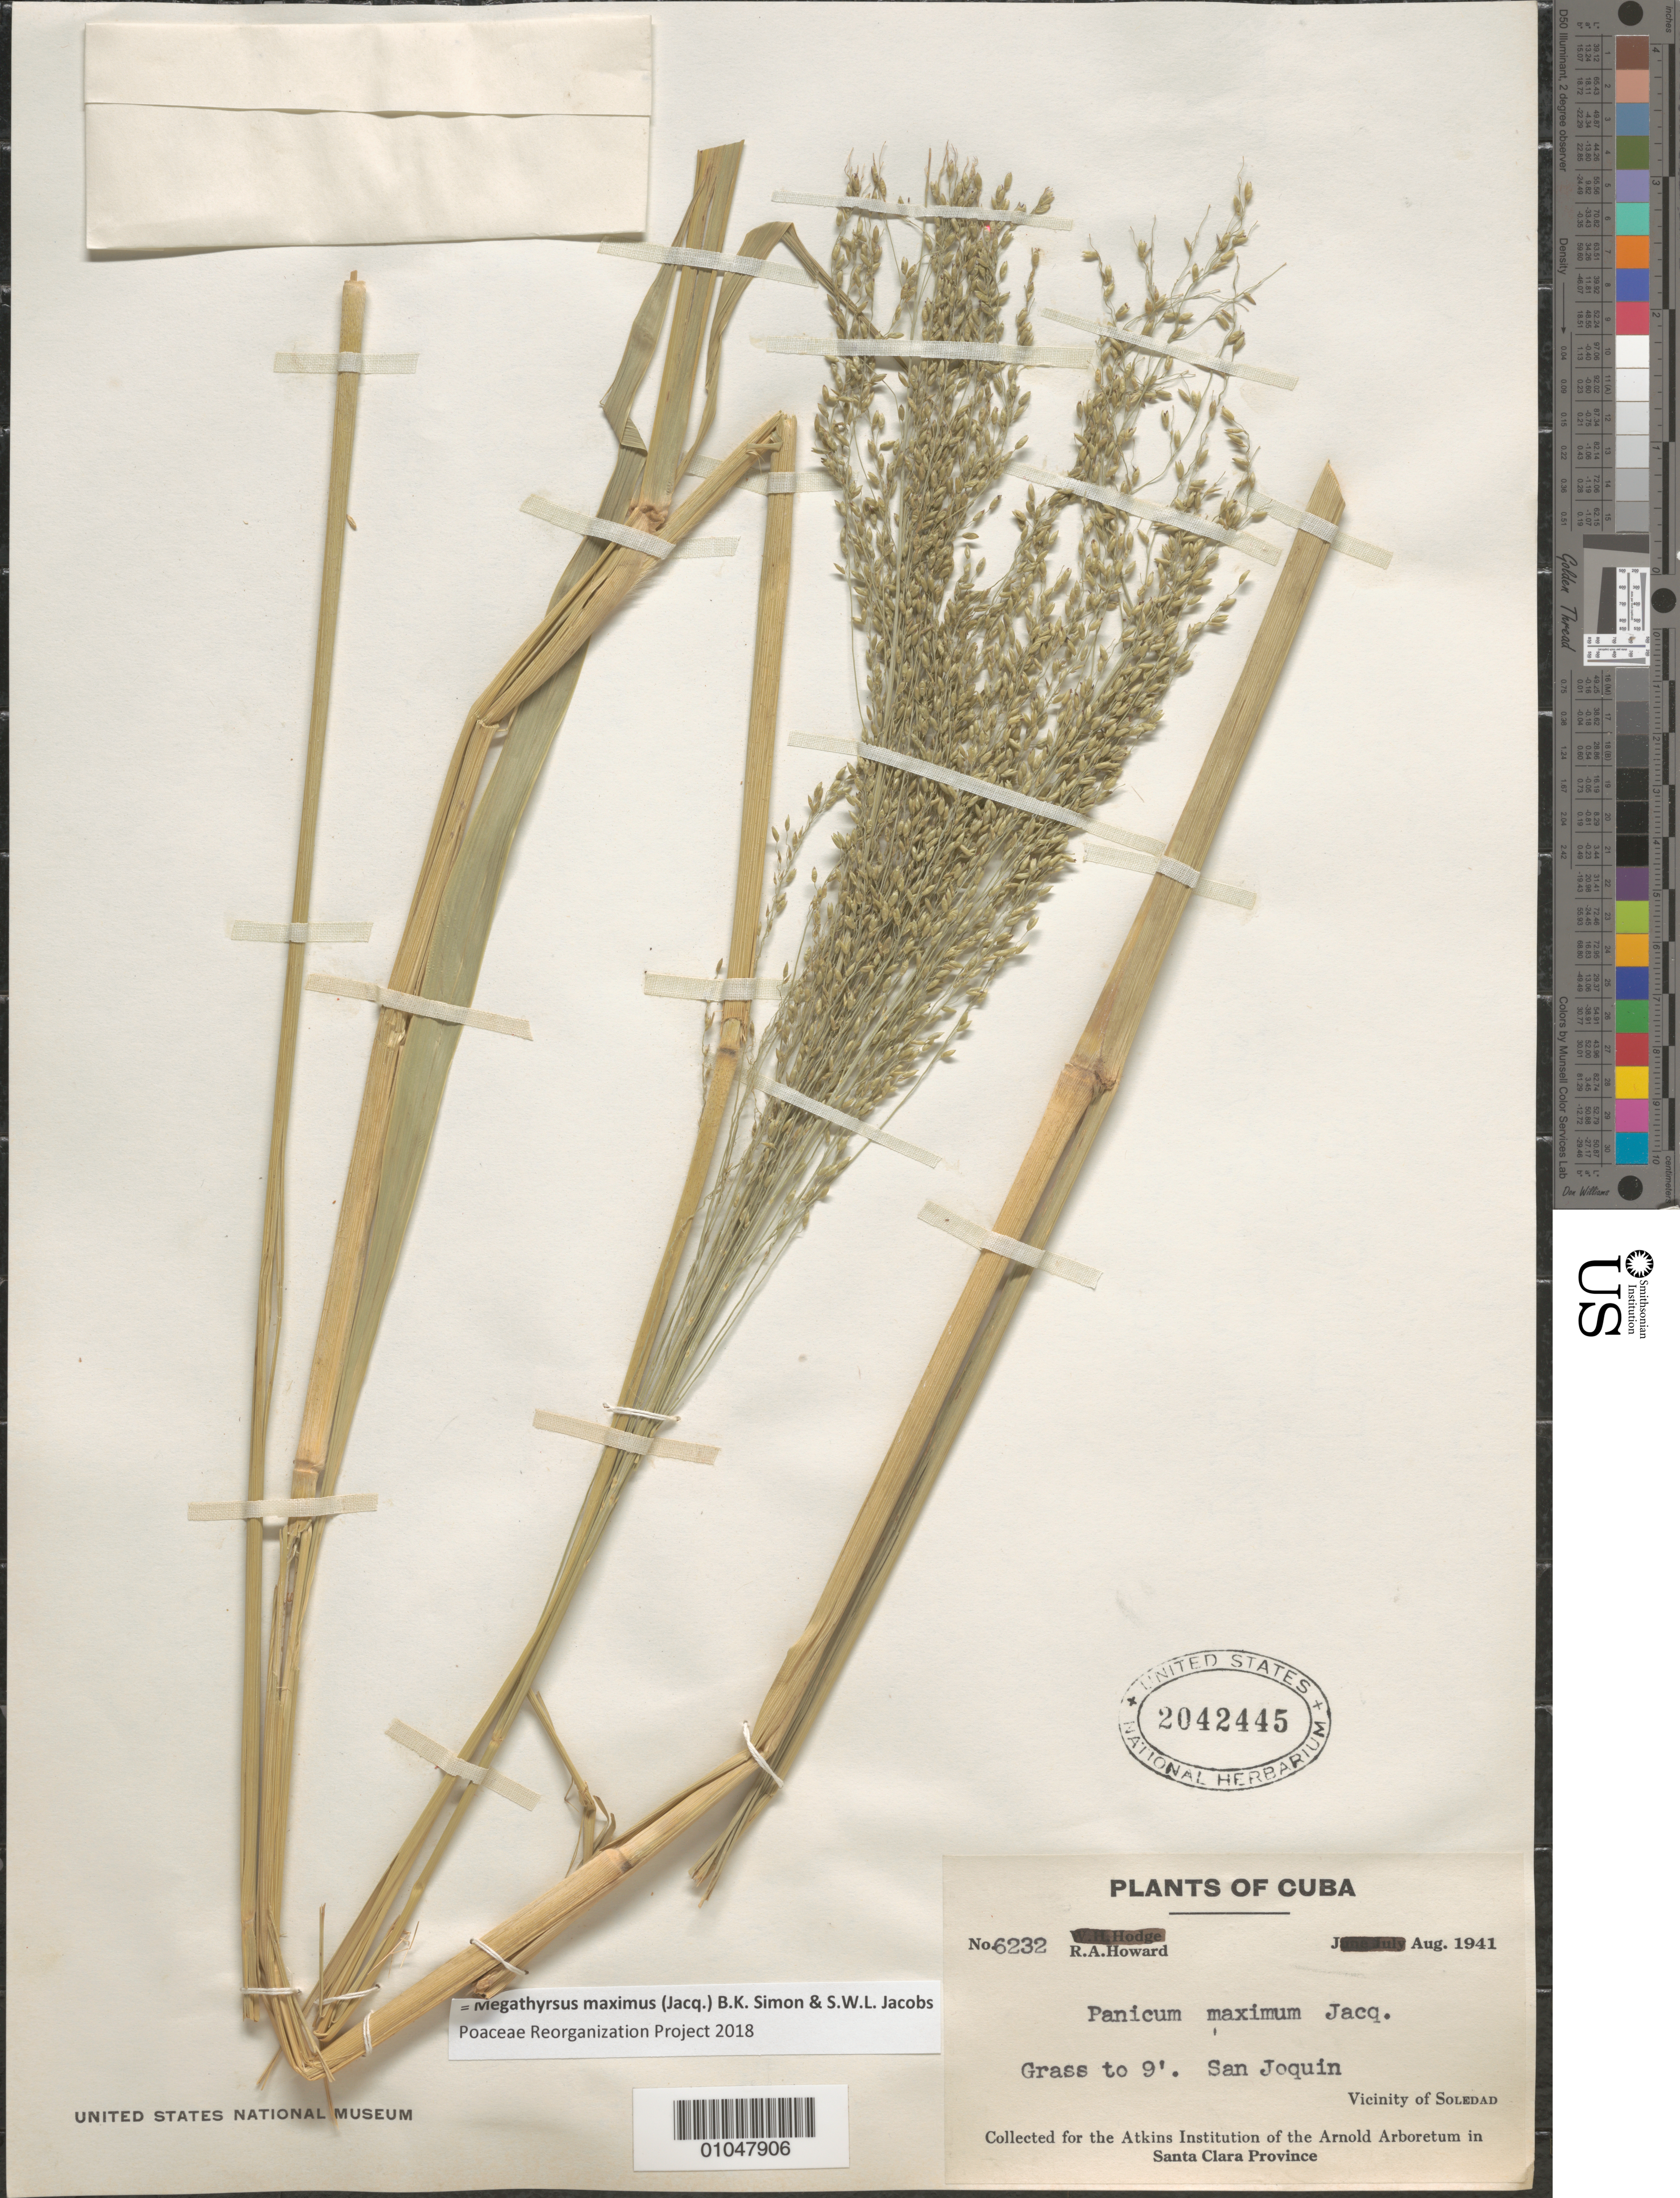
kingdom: Plantae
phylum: Tracheophyta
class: Liliopsida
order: Poales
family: Poaceae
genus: Panicum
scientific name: Panicum maximum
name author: Jacq.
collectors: R. A. Howard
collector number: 6232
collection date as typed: Aug 1941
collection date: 1941-08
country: Cuba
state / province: Cienfuegos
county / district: Santa Clara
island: Cuba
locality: San Joquin, Vic of Soledad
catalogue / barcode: US 2042445